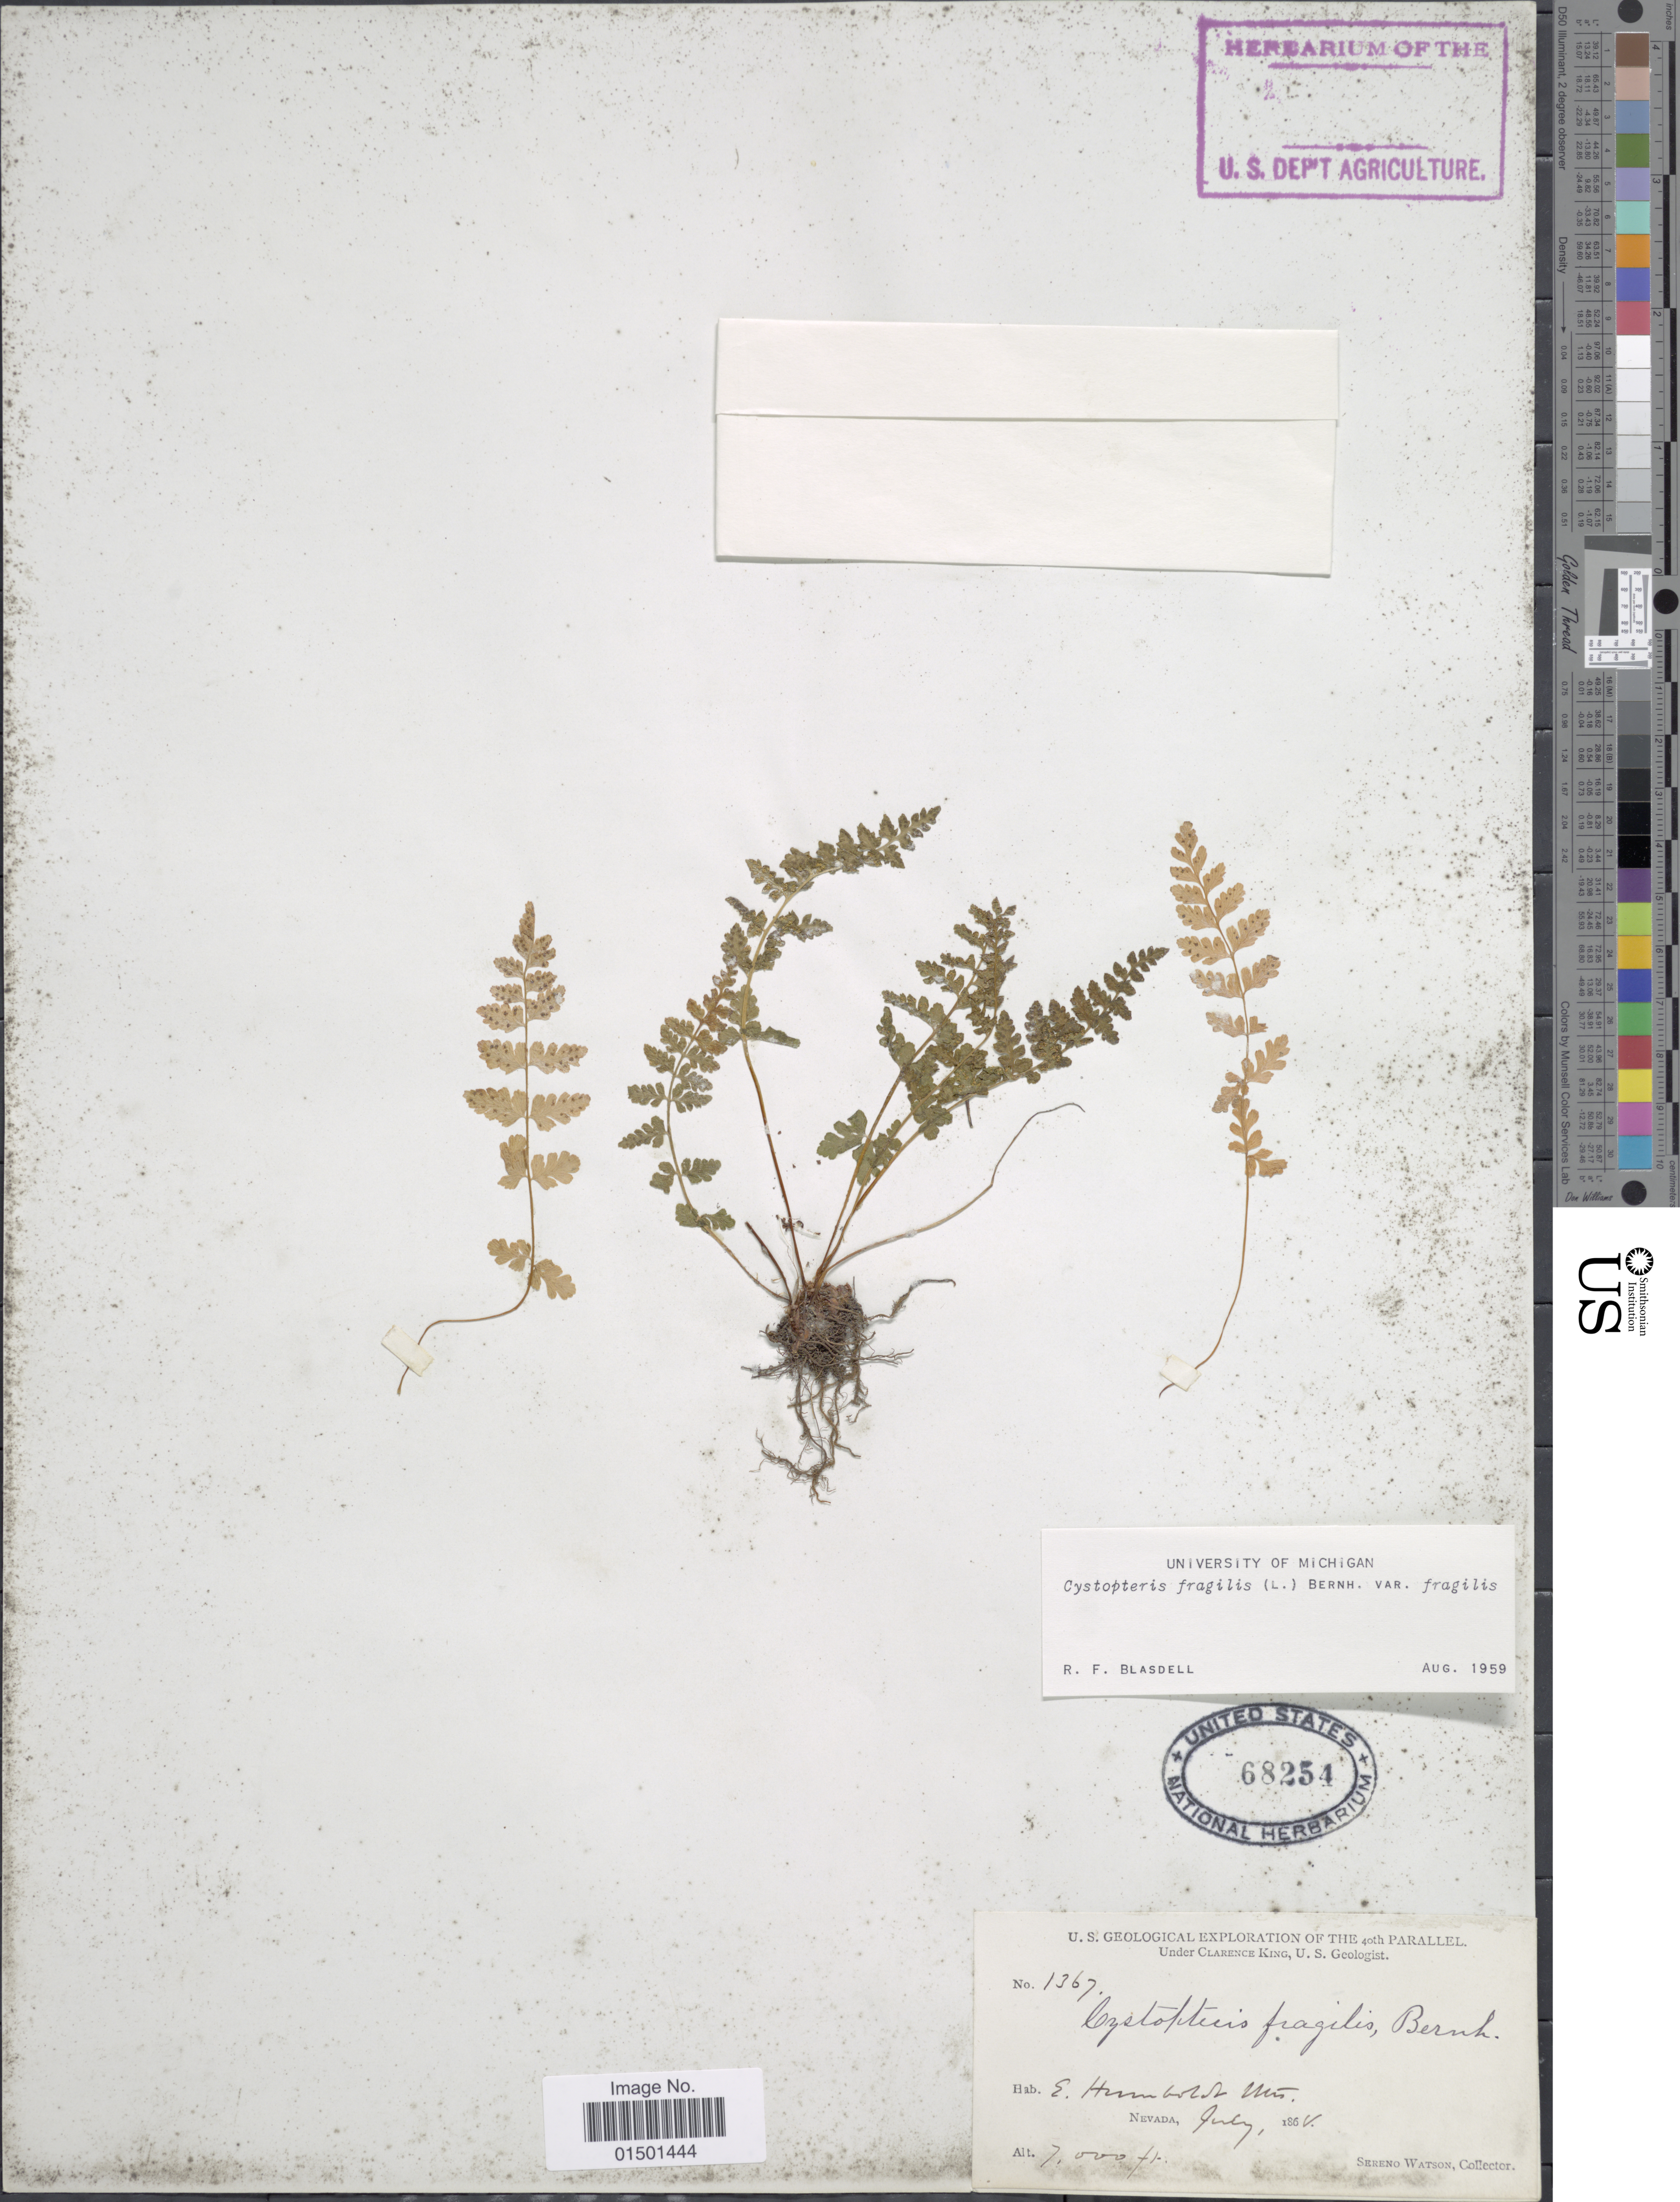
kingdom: Plantae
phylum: Tracheophyta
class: Polypodiopsida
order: Polypodiales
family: Cystopteridaceae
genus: Cystopteris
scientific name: Cystopteris fragilis var. fragilis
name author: (L.) Bernh.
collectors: S. Watson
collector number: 1367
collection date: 1865-07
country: United States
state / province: Nevada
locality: E. Humboldt Mts.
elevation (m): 2134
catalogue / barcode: US 68254